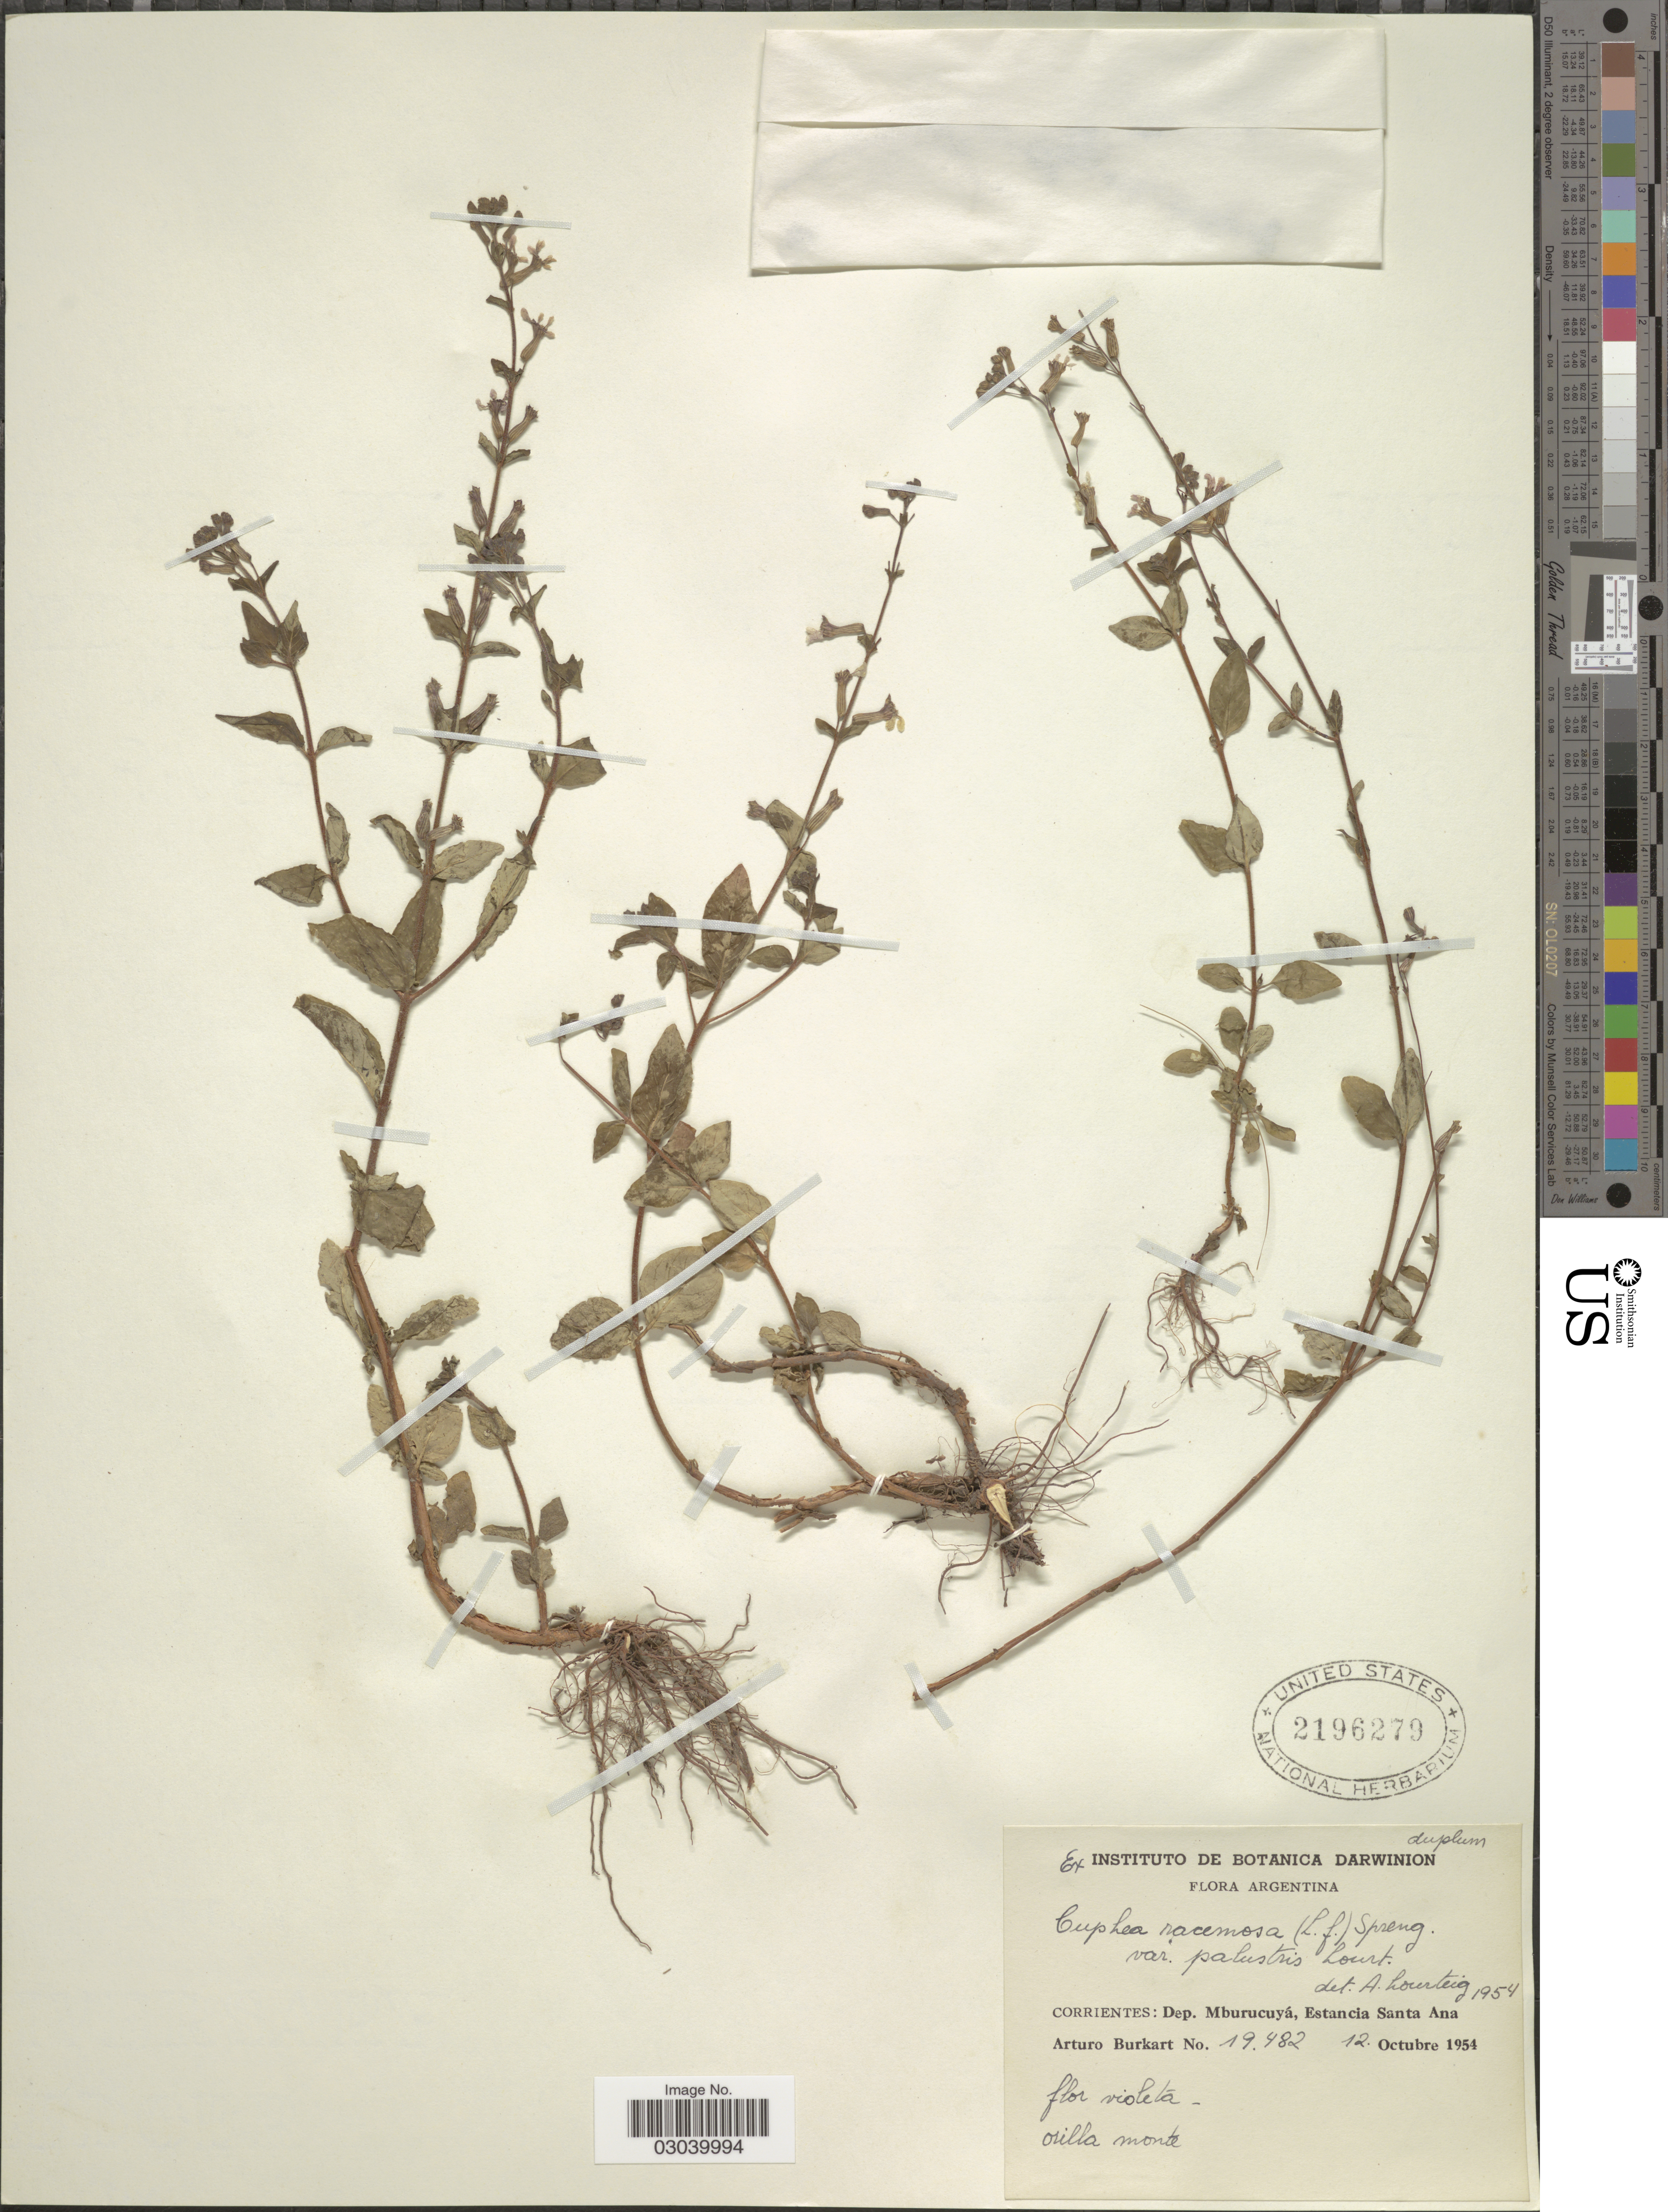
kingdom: Plantae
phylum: Tracheophyta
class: Magnoliopsida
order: Myrtales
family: Lythraceae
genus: Cuphea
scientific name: Cuphea racemosa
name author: (L. f.) Spreng.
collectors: A. E. Burkart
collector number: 19482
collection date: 1954-10-12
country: Argentina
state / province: Corrientes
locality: Dep. Mburucuyá, Estancia Santa Ana.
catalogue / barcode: US 2196279